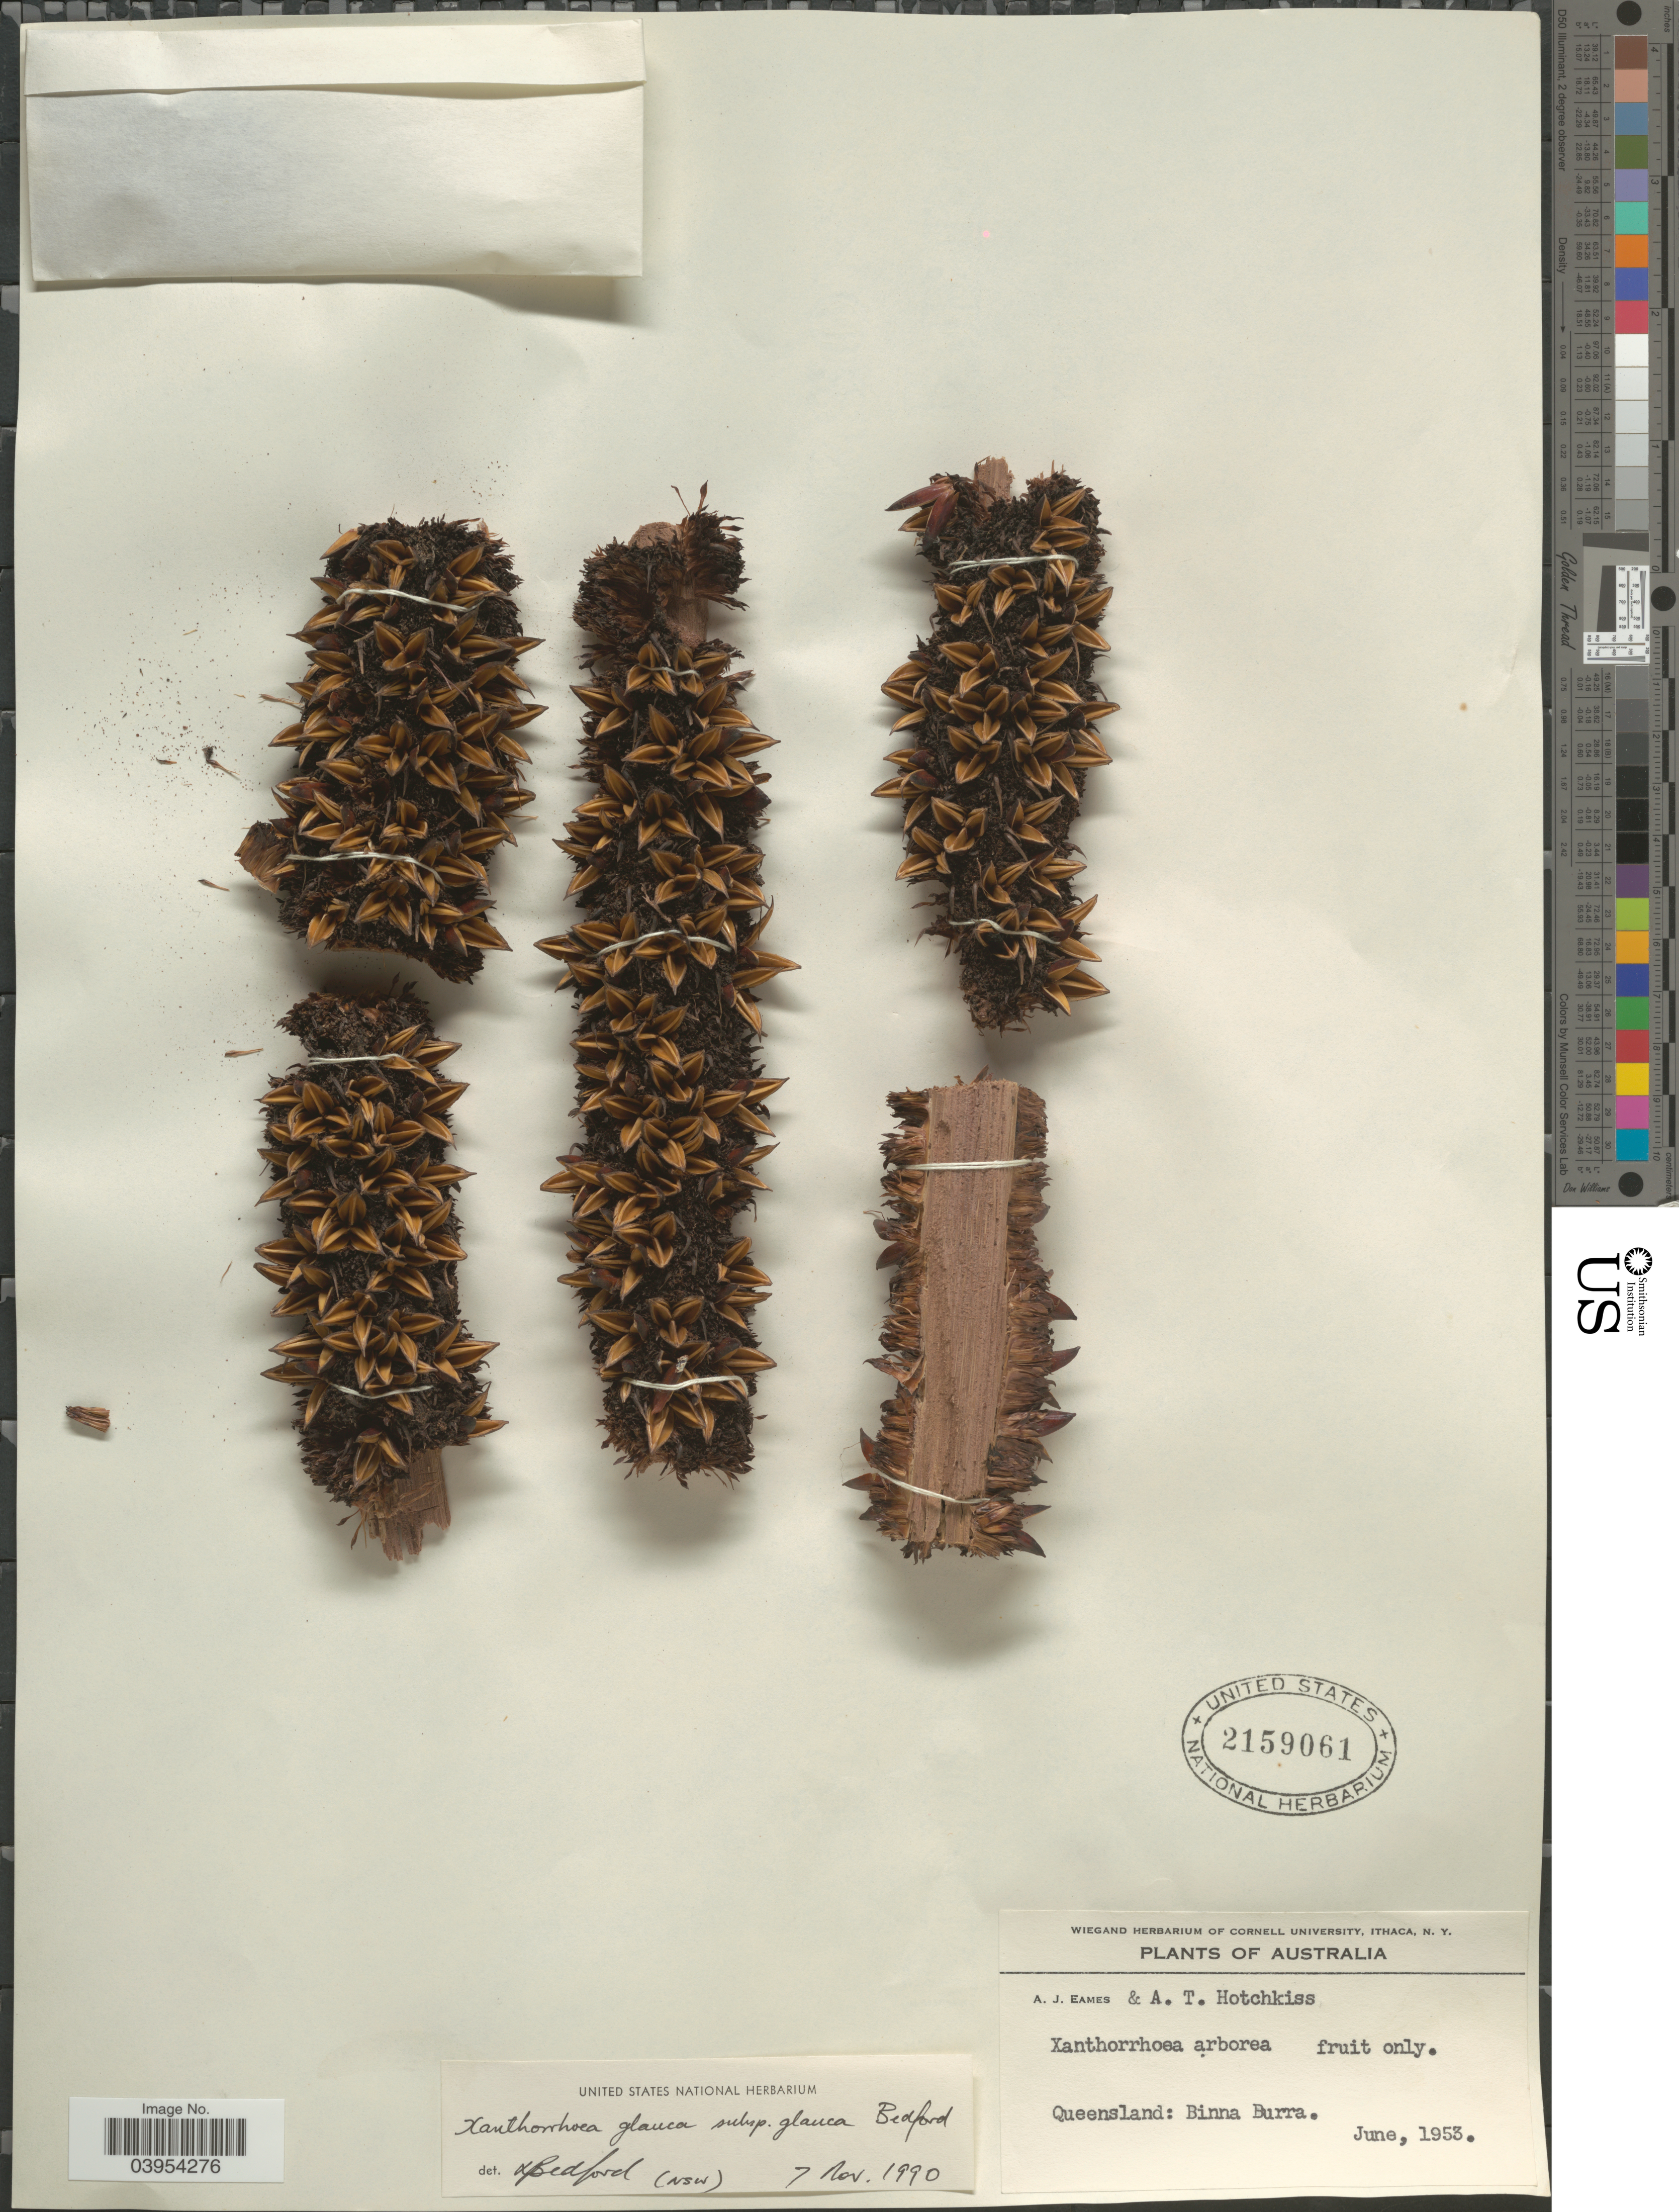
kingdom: Plantae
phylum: Tracheophyta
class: Liliopsida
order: Asparagales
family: Asphodelaceae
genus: Xanthorrhoea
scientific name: Xanthorrhoea glauca subsp. glauca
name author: D.J.Bedford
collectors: A. J. Eames & A. Hotchkiss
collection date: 1953-06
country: Australia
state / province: Queensland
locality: Binna Burra.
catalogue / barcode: US 2159061